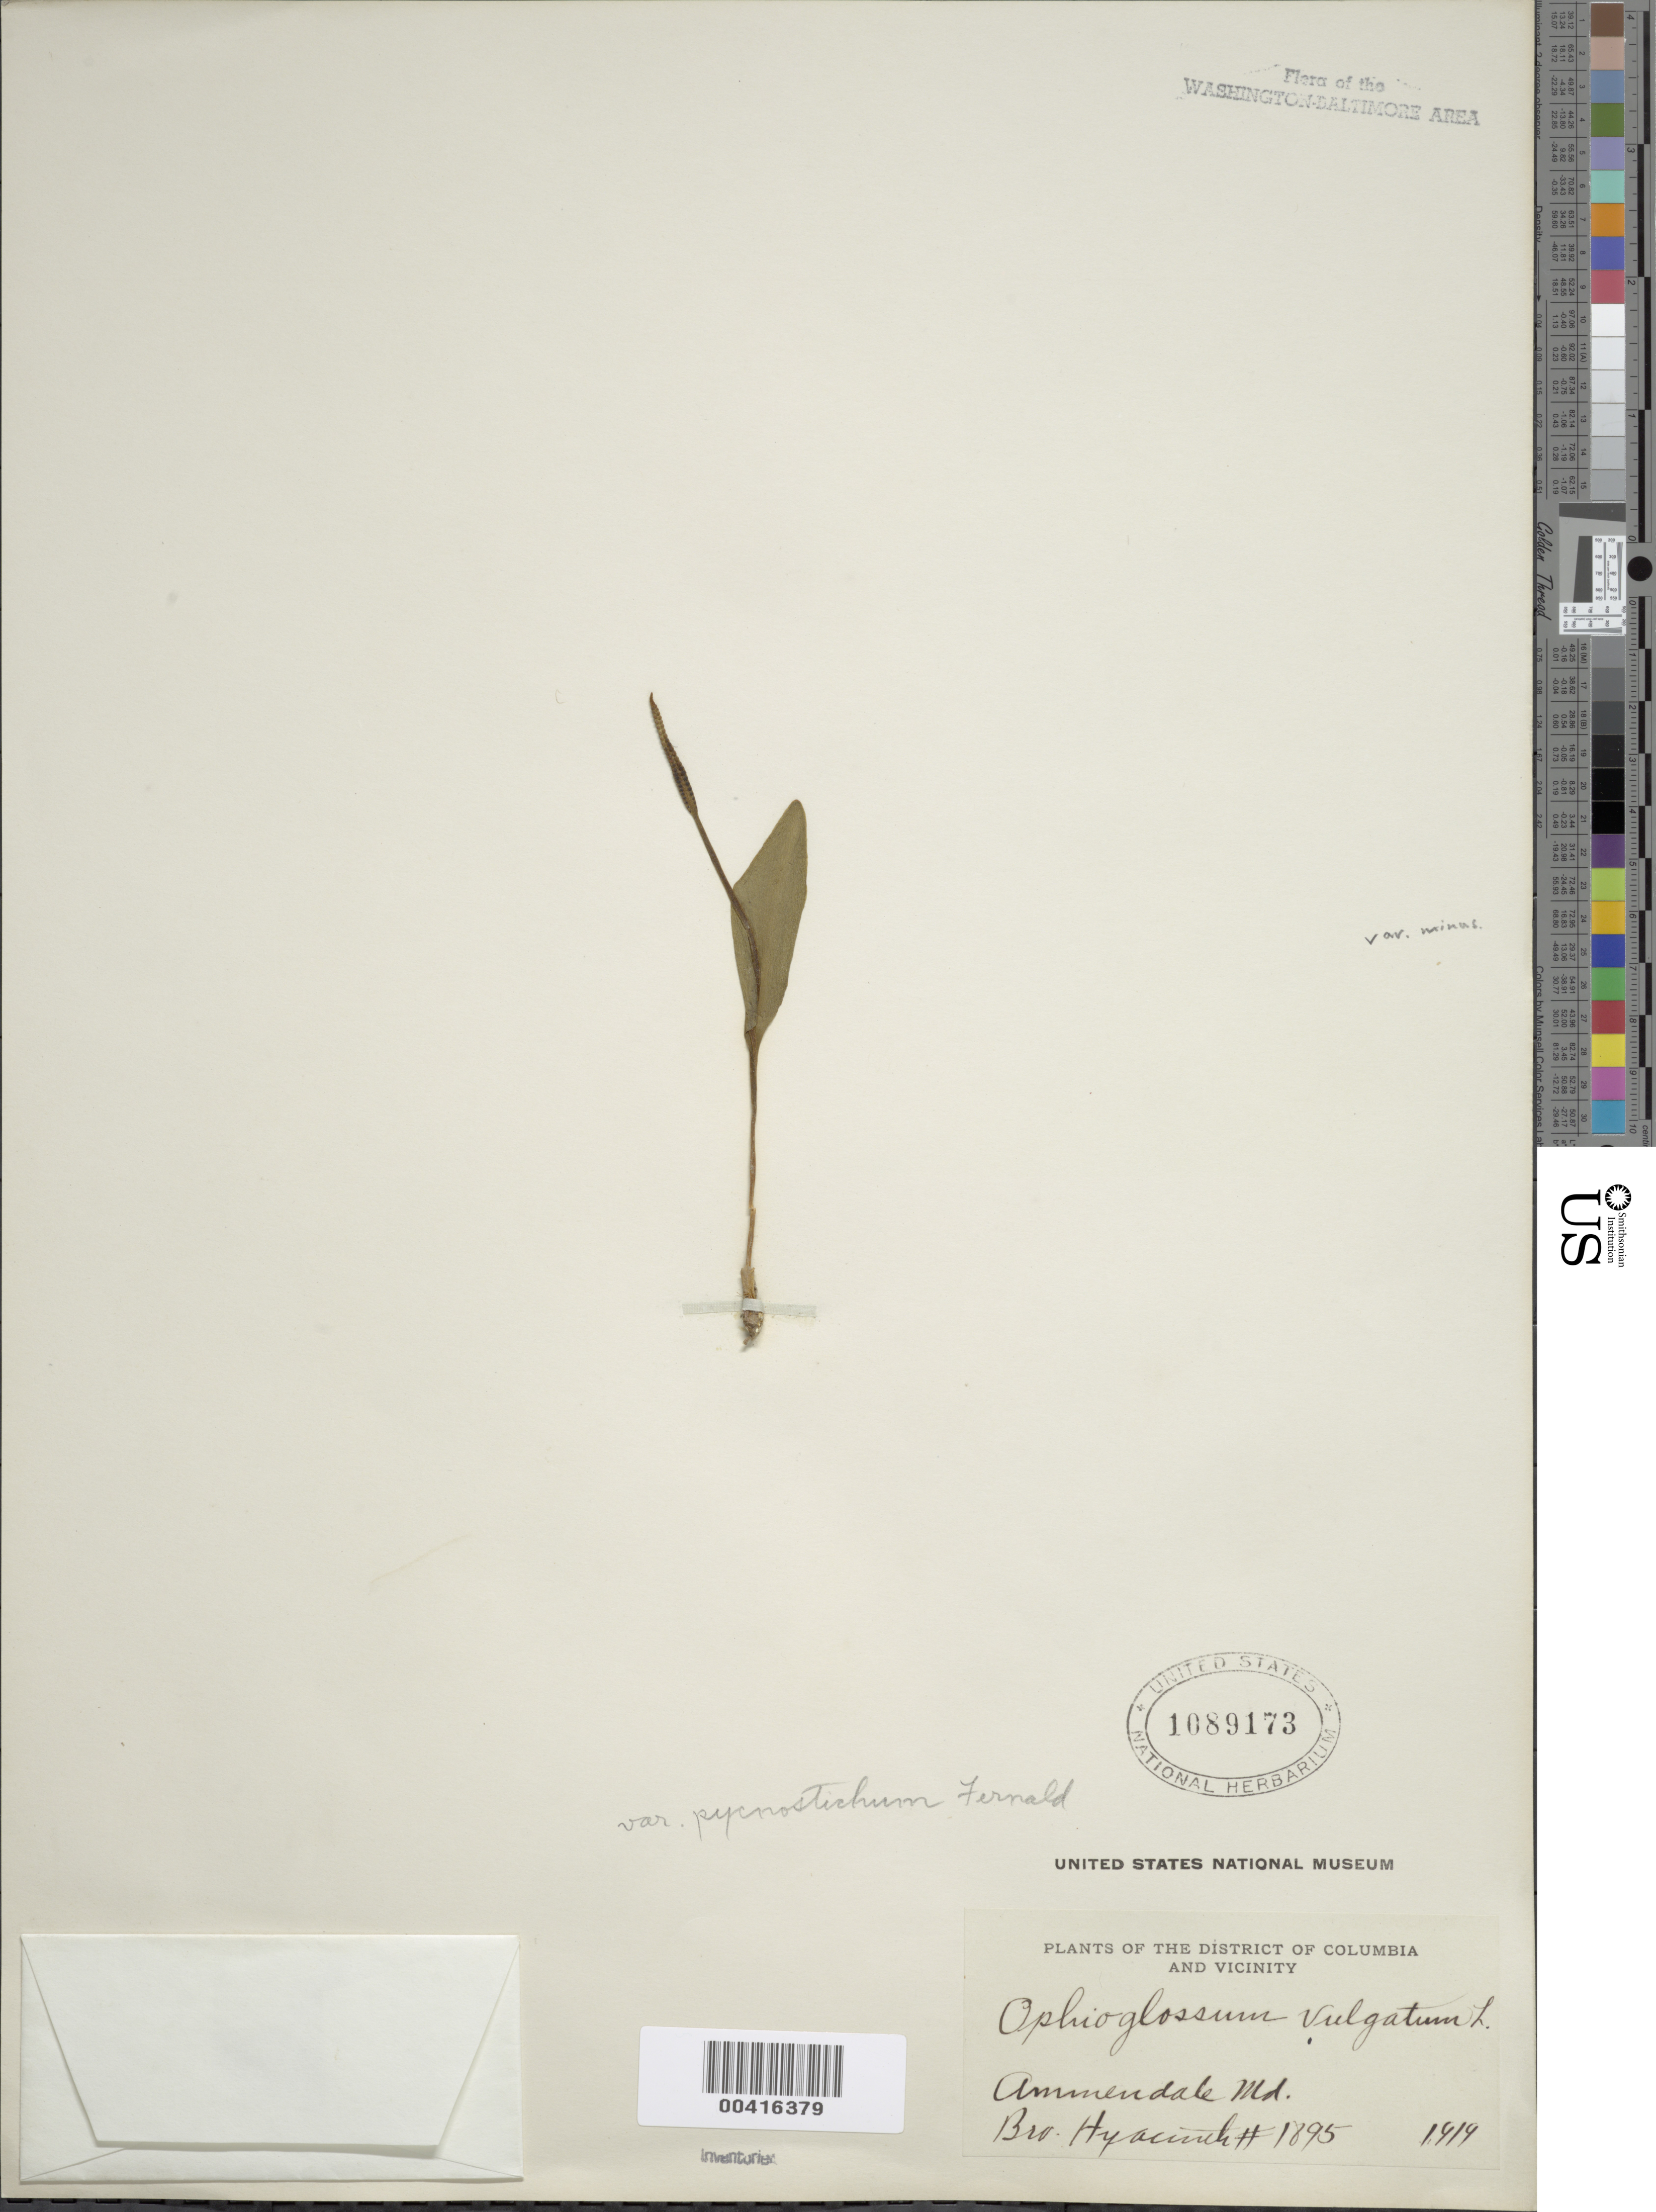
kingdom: Plantae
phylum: Tracheophyta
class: Polypodiopsida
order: Ophioglossales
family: Ophioglossaceae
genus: Ophioglossum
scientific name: Ophioglossum vulgatum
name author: L.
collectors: F. Hyacinth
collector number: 1895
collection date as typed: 1919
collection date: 1919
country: United States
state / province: Maryland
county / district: Prince George's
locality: Ammendale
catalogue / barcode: US 1089173